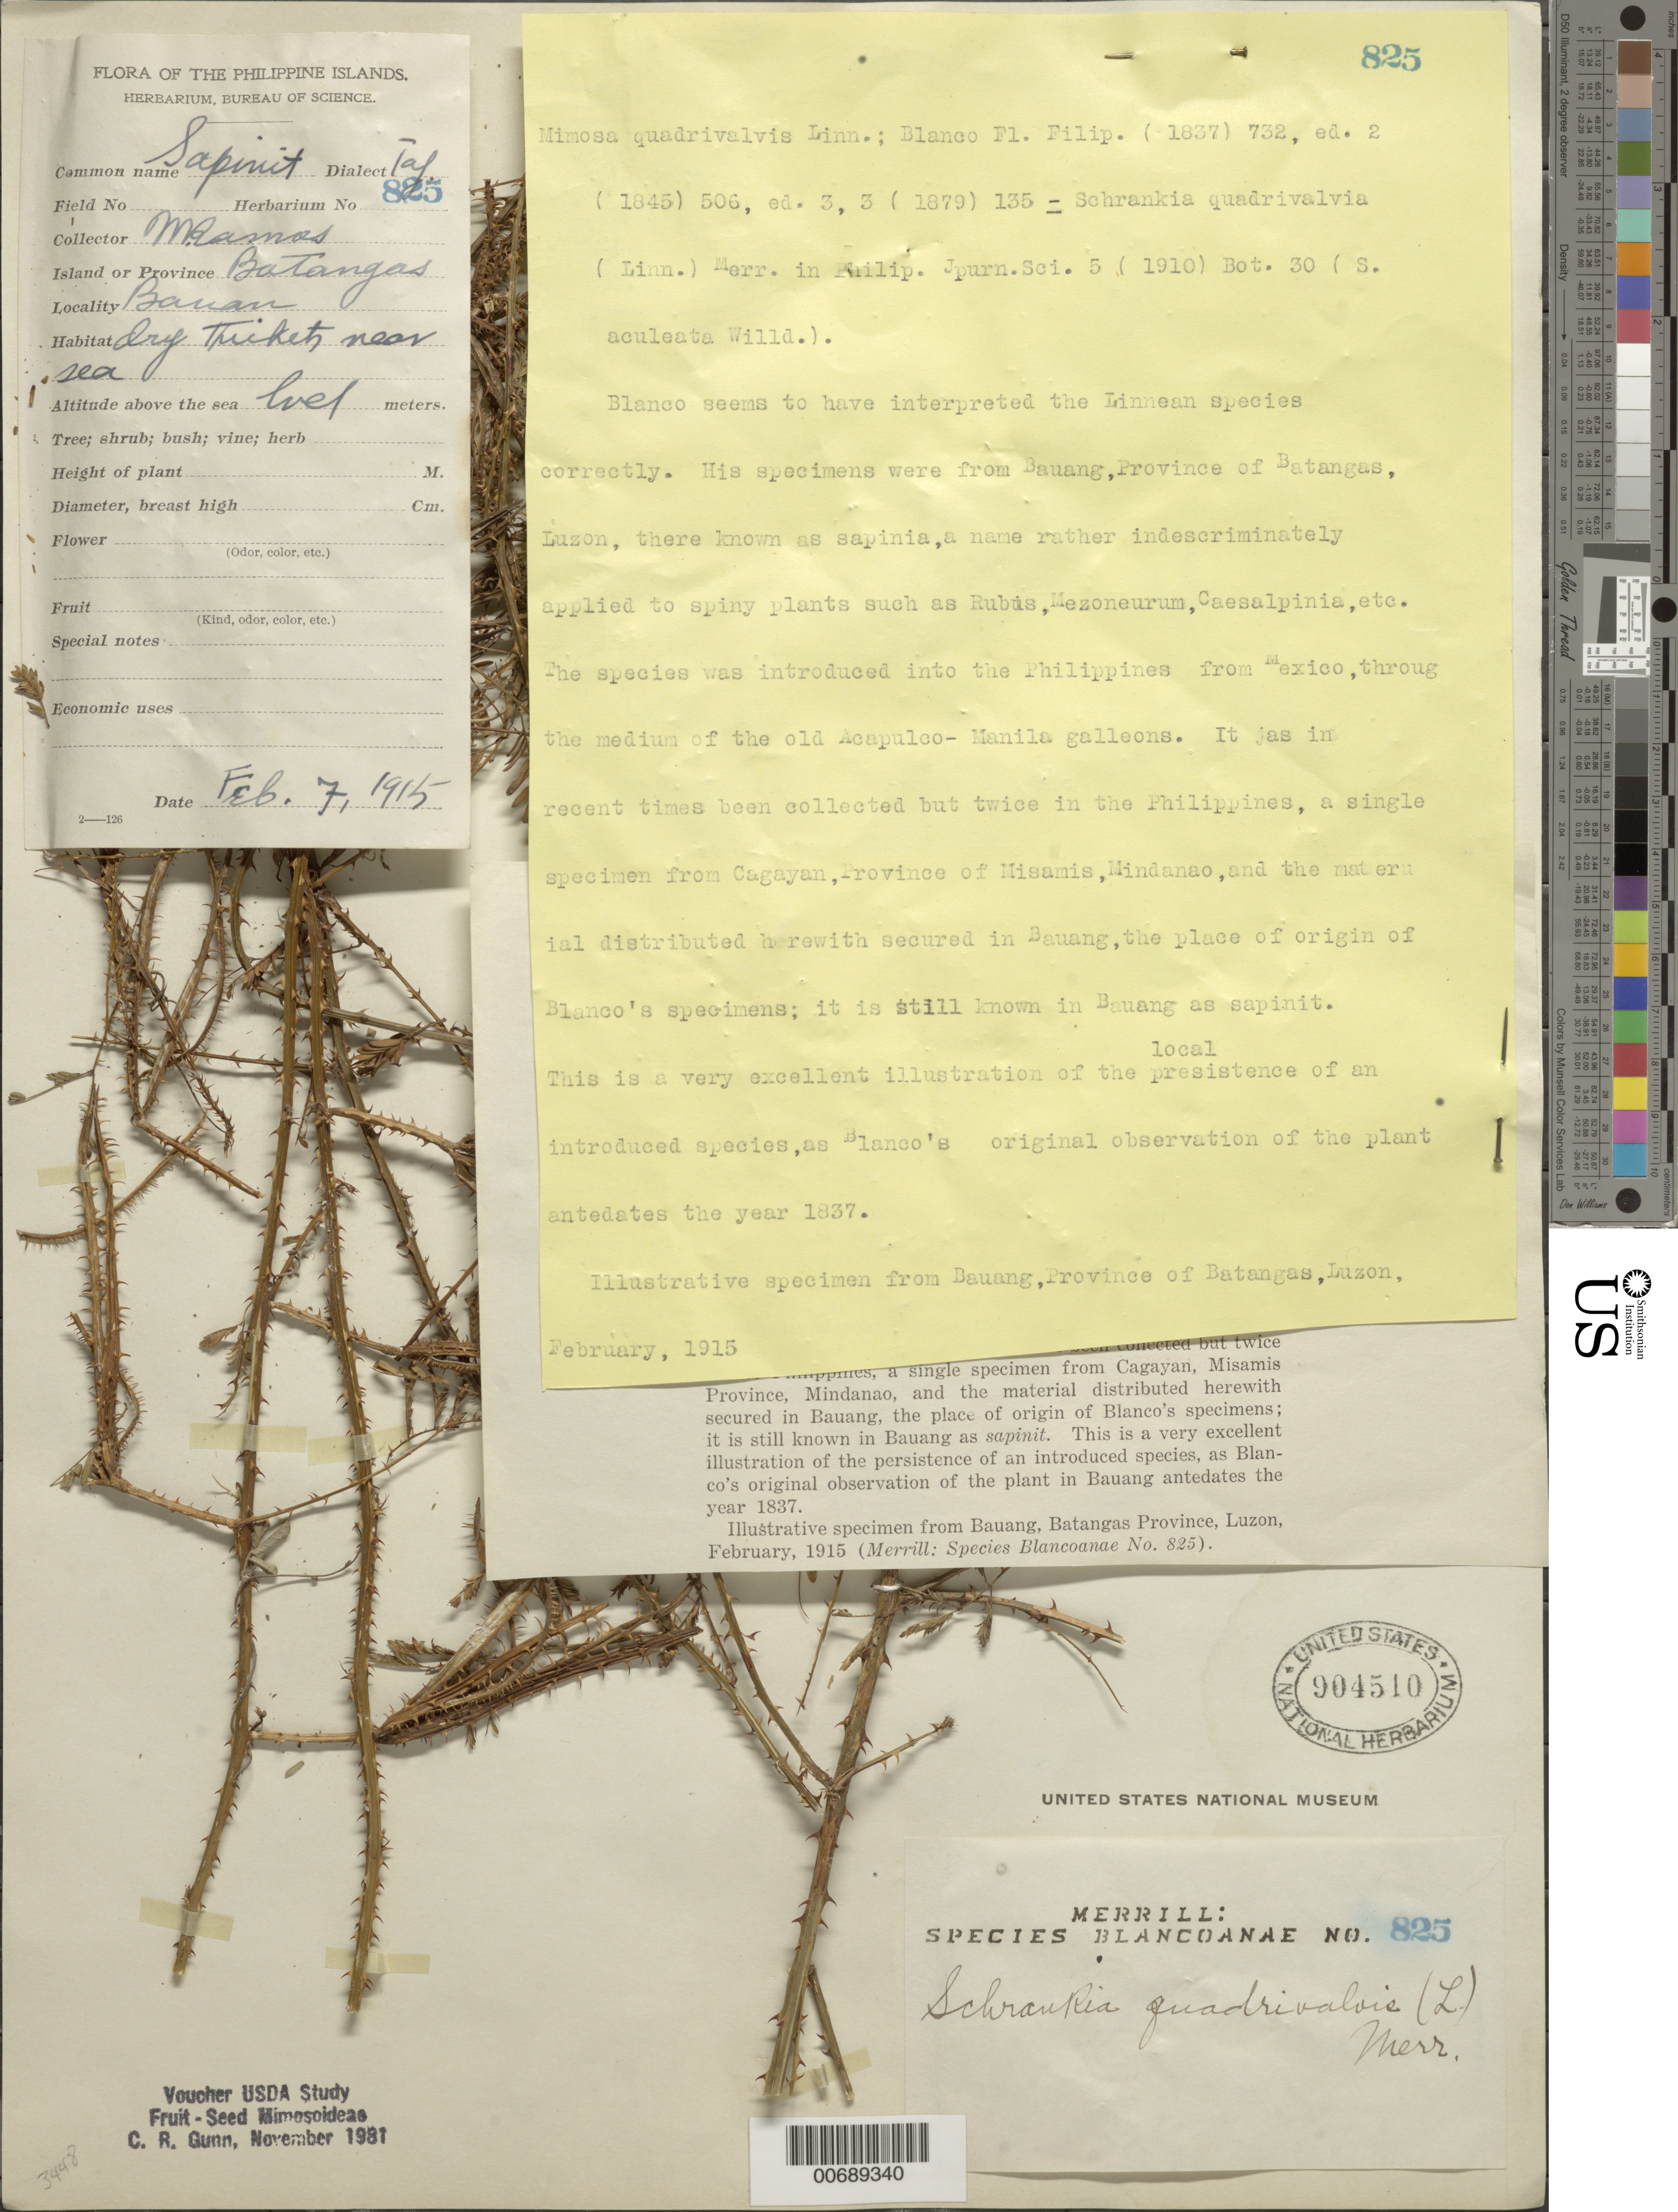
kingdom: Plantae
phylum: Tracheophyta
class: Magnoliopsida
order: Fabales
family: Fabaceae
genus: Mimosa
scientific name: Mimosa quadrivalvis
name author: L.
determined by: Strong, M. T., (US), Smithsonian Institution - National Museum of Natural History (UNITED STATES)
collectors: M. Ramos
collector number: Sp. Blancoan. 0825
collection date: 1915-02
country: Philippines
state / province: Calabarzon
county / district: Batangas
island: Luzon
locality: Bauang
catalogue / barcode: US 904510